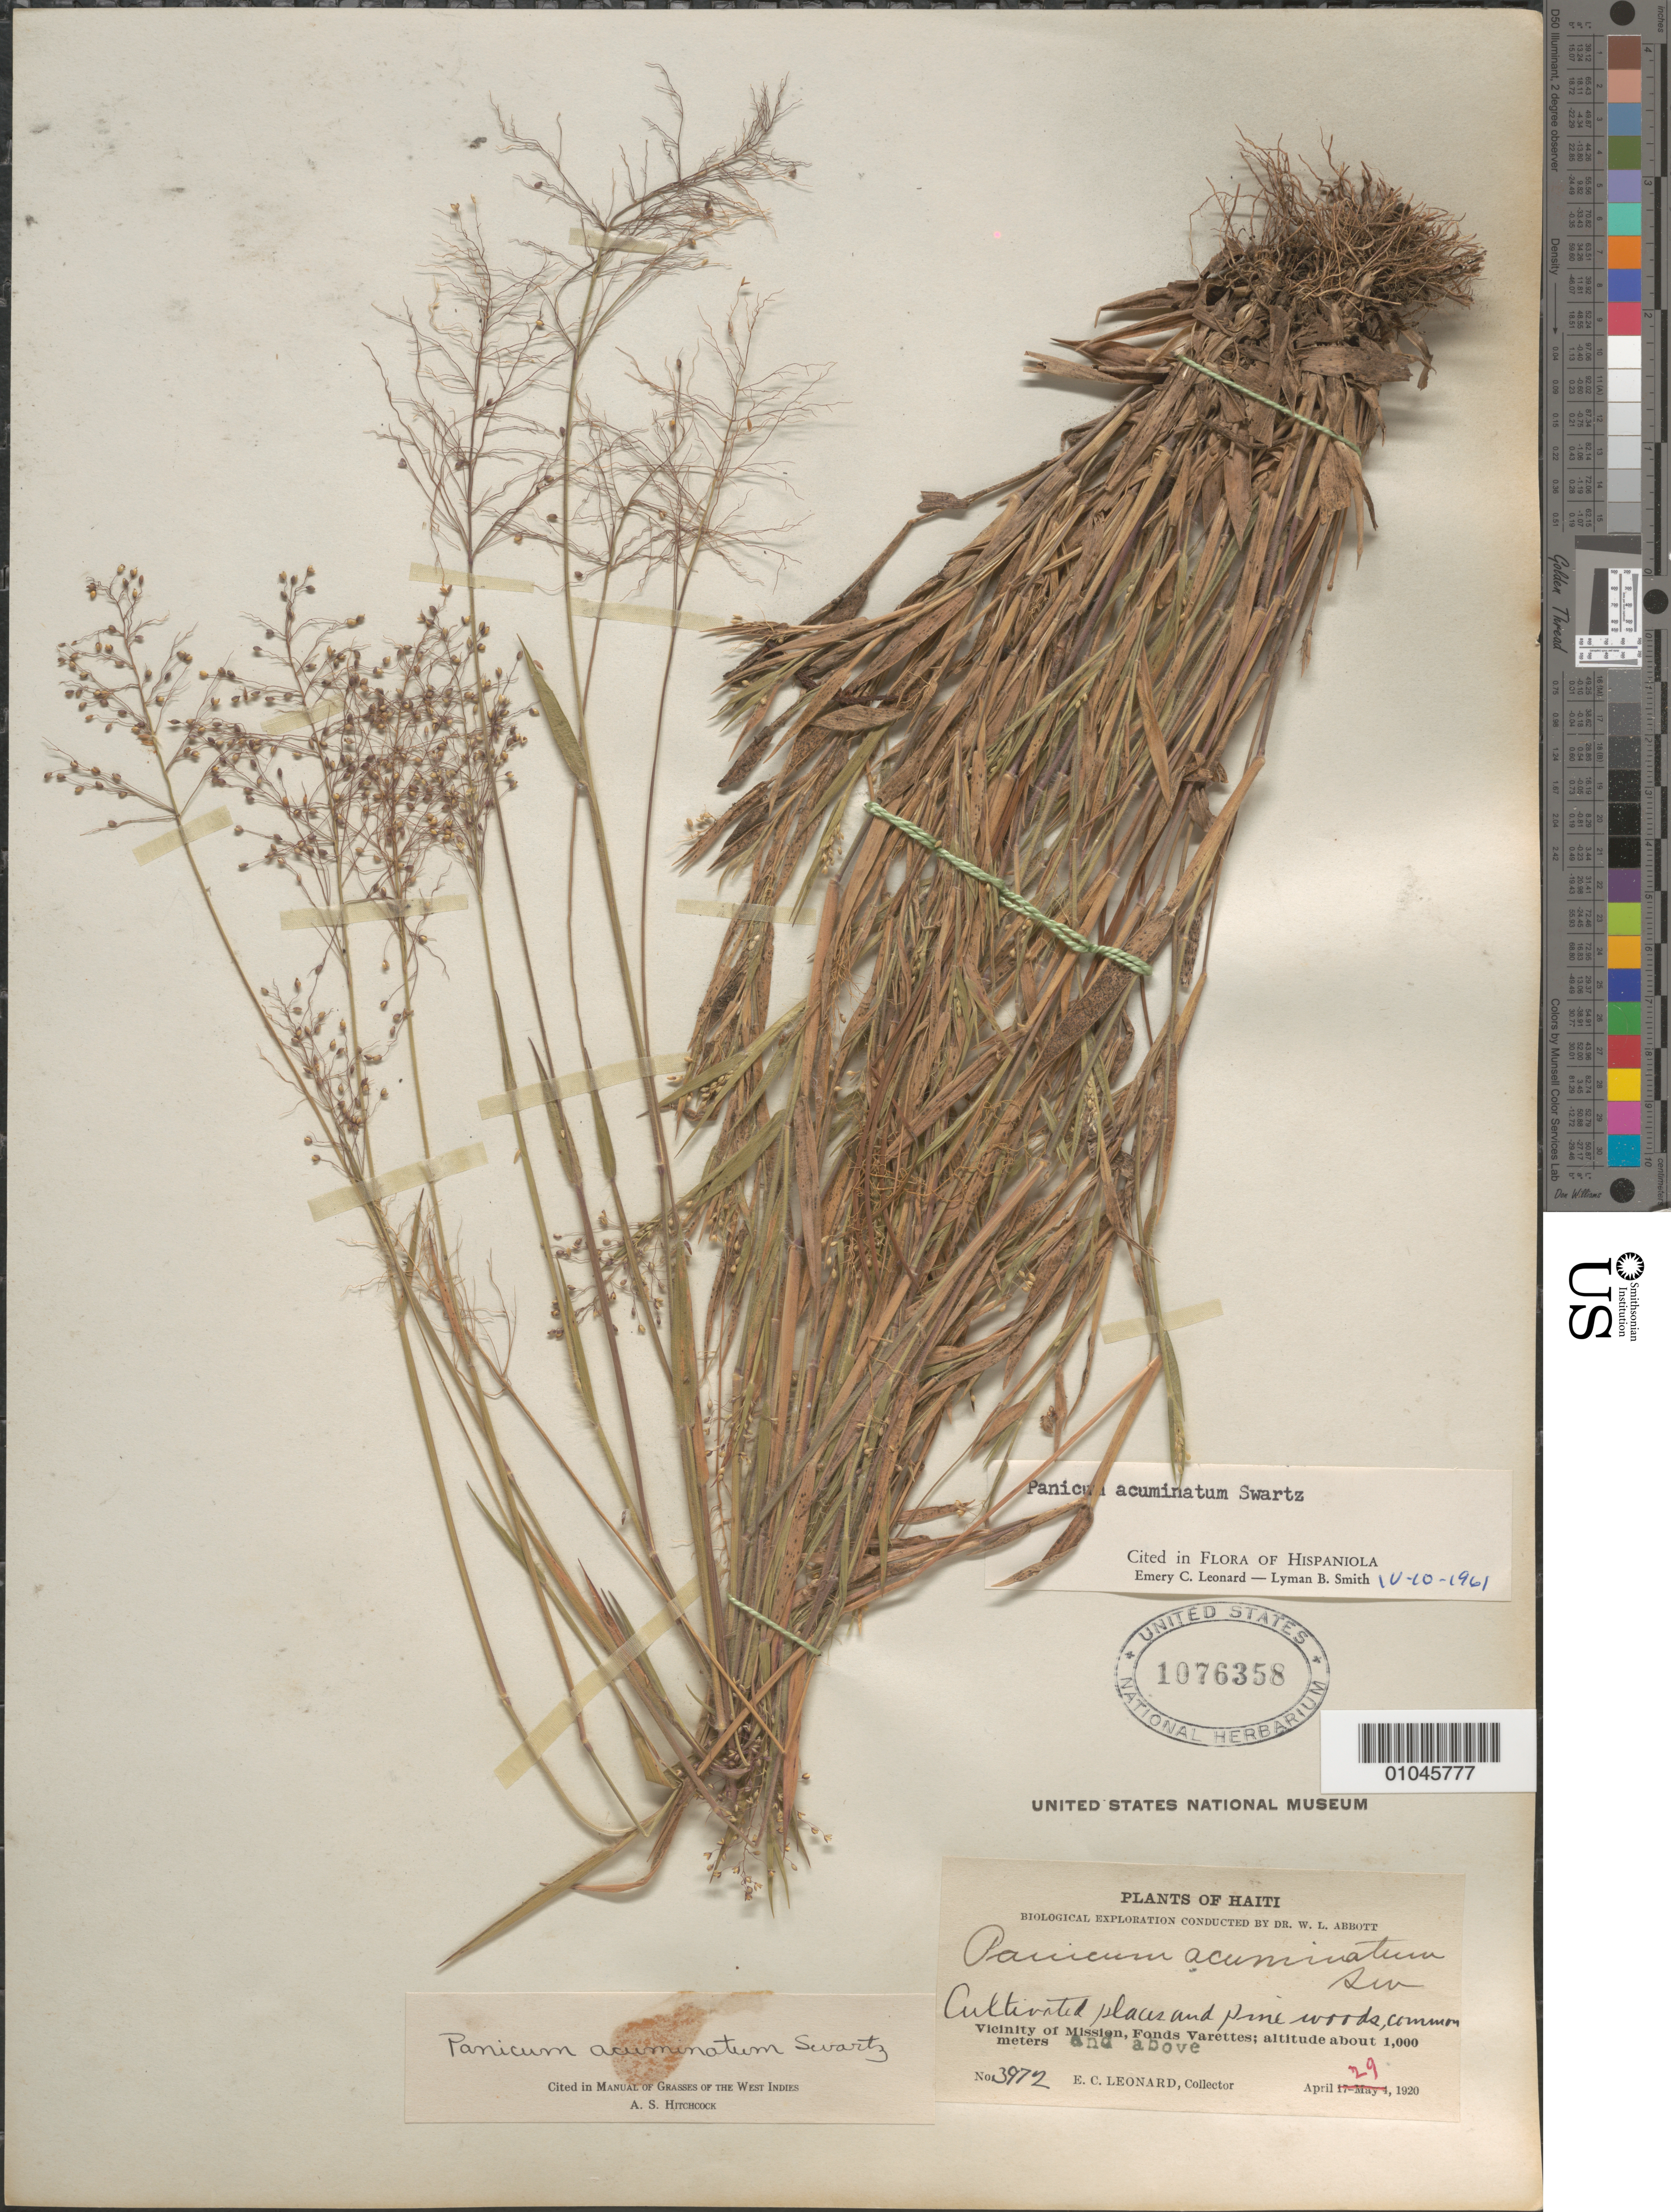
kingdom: Plantae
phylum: Tracheophyta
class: Liliopsida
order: Poales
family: Poaceae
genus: Panicum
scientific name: Panicum acuminatum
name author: Sw.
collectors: E. C. Leonard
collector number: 3972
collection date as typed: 29 Apr 1920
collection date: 1920-04-29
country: Haiti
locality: Vicinity of Mission, Fonds Varettes. Cultivated places and pine woods, common.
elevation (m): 1000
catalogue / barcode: US 1076358